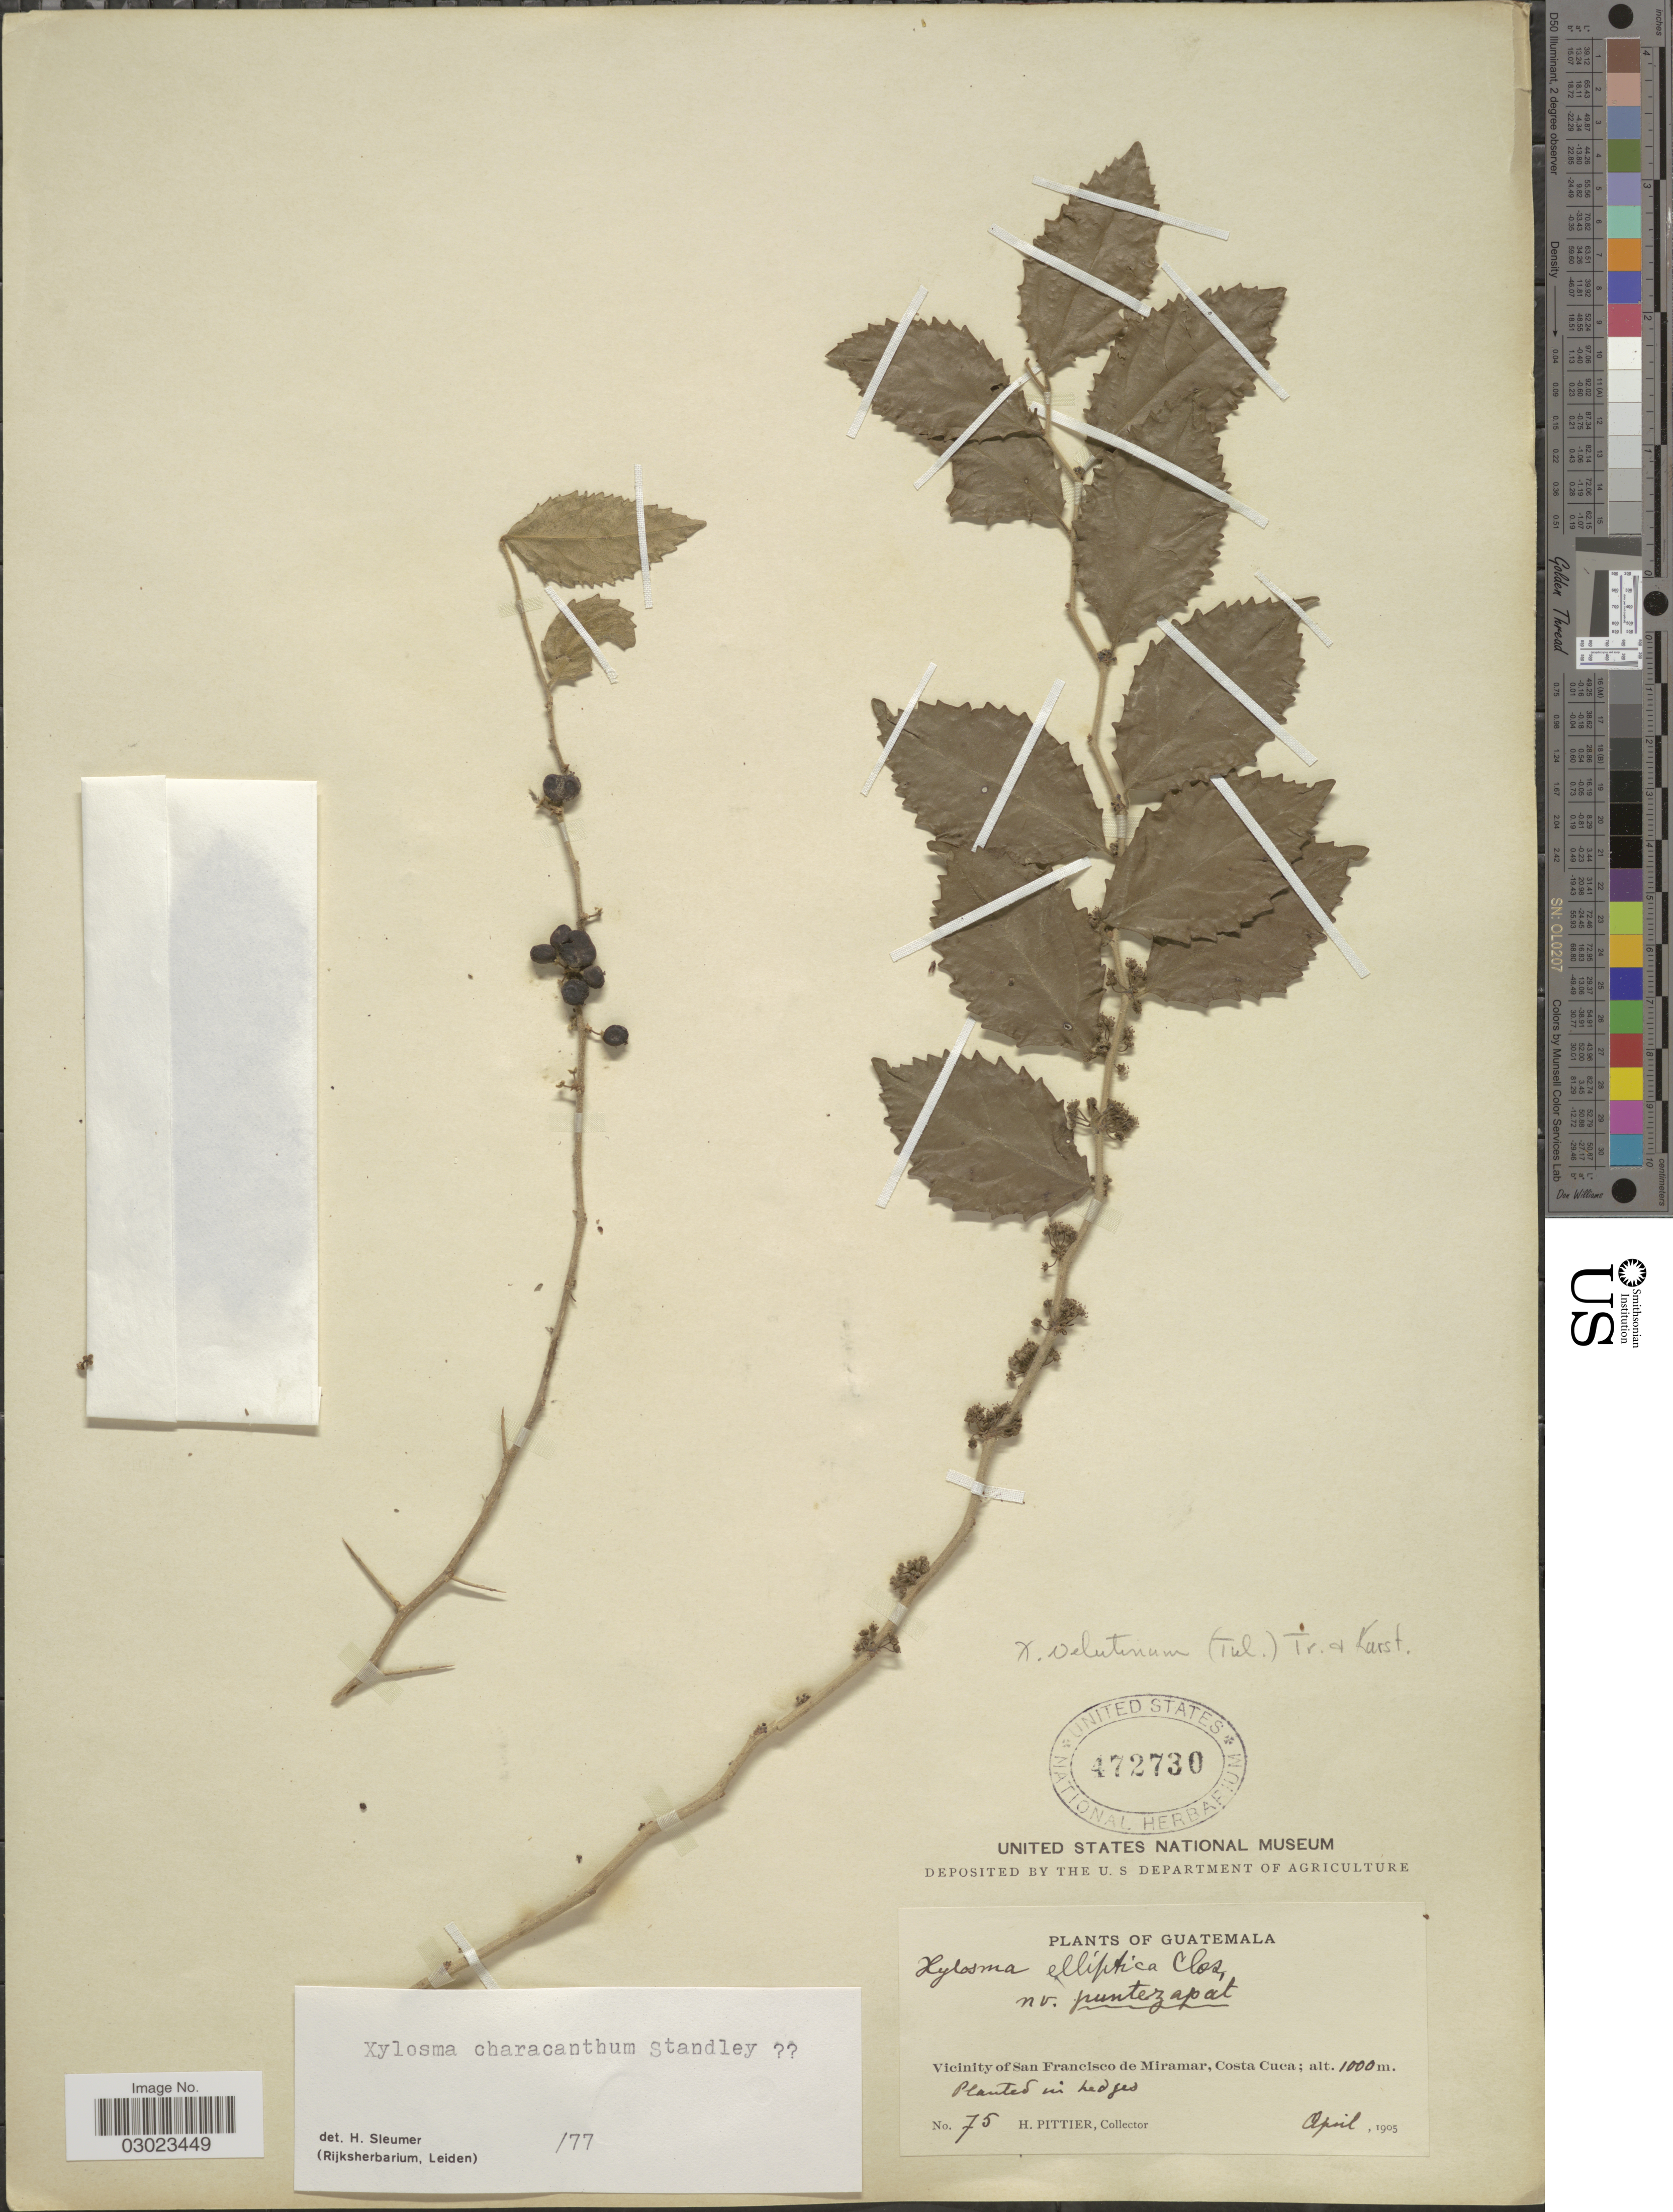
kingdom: Plantae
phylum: Tracheophyta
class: Magnoliopsida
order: Malpighiales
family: Salicaceae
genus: Xylosma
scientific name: Xylosma characantha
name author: Standl.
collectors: H. F. Pittier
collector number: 75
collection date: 1905-04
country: Guatemala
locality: Vicinity of San Francisco de Miramar, Costa Cuca.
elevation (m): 1000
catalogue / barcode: US 472730